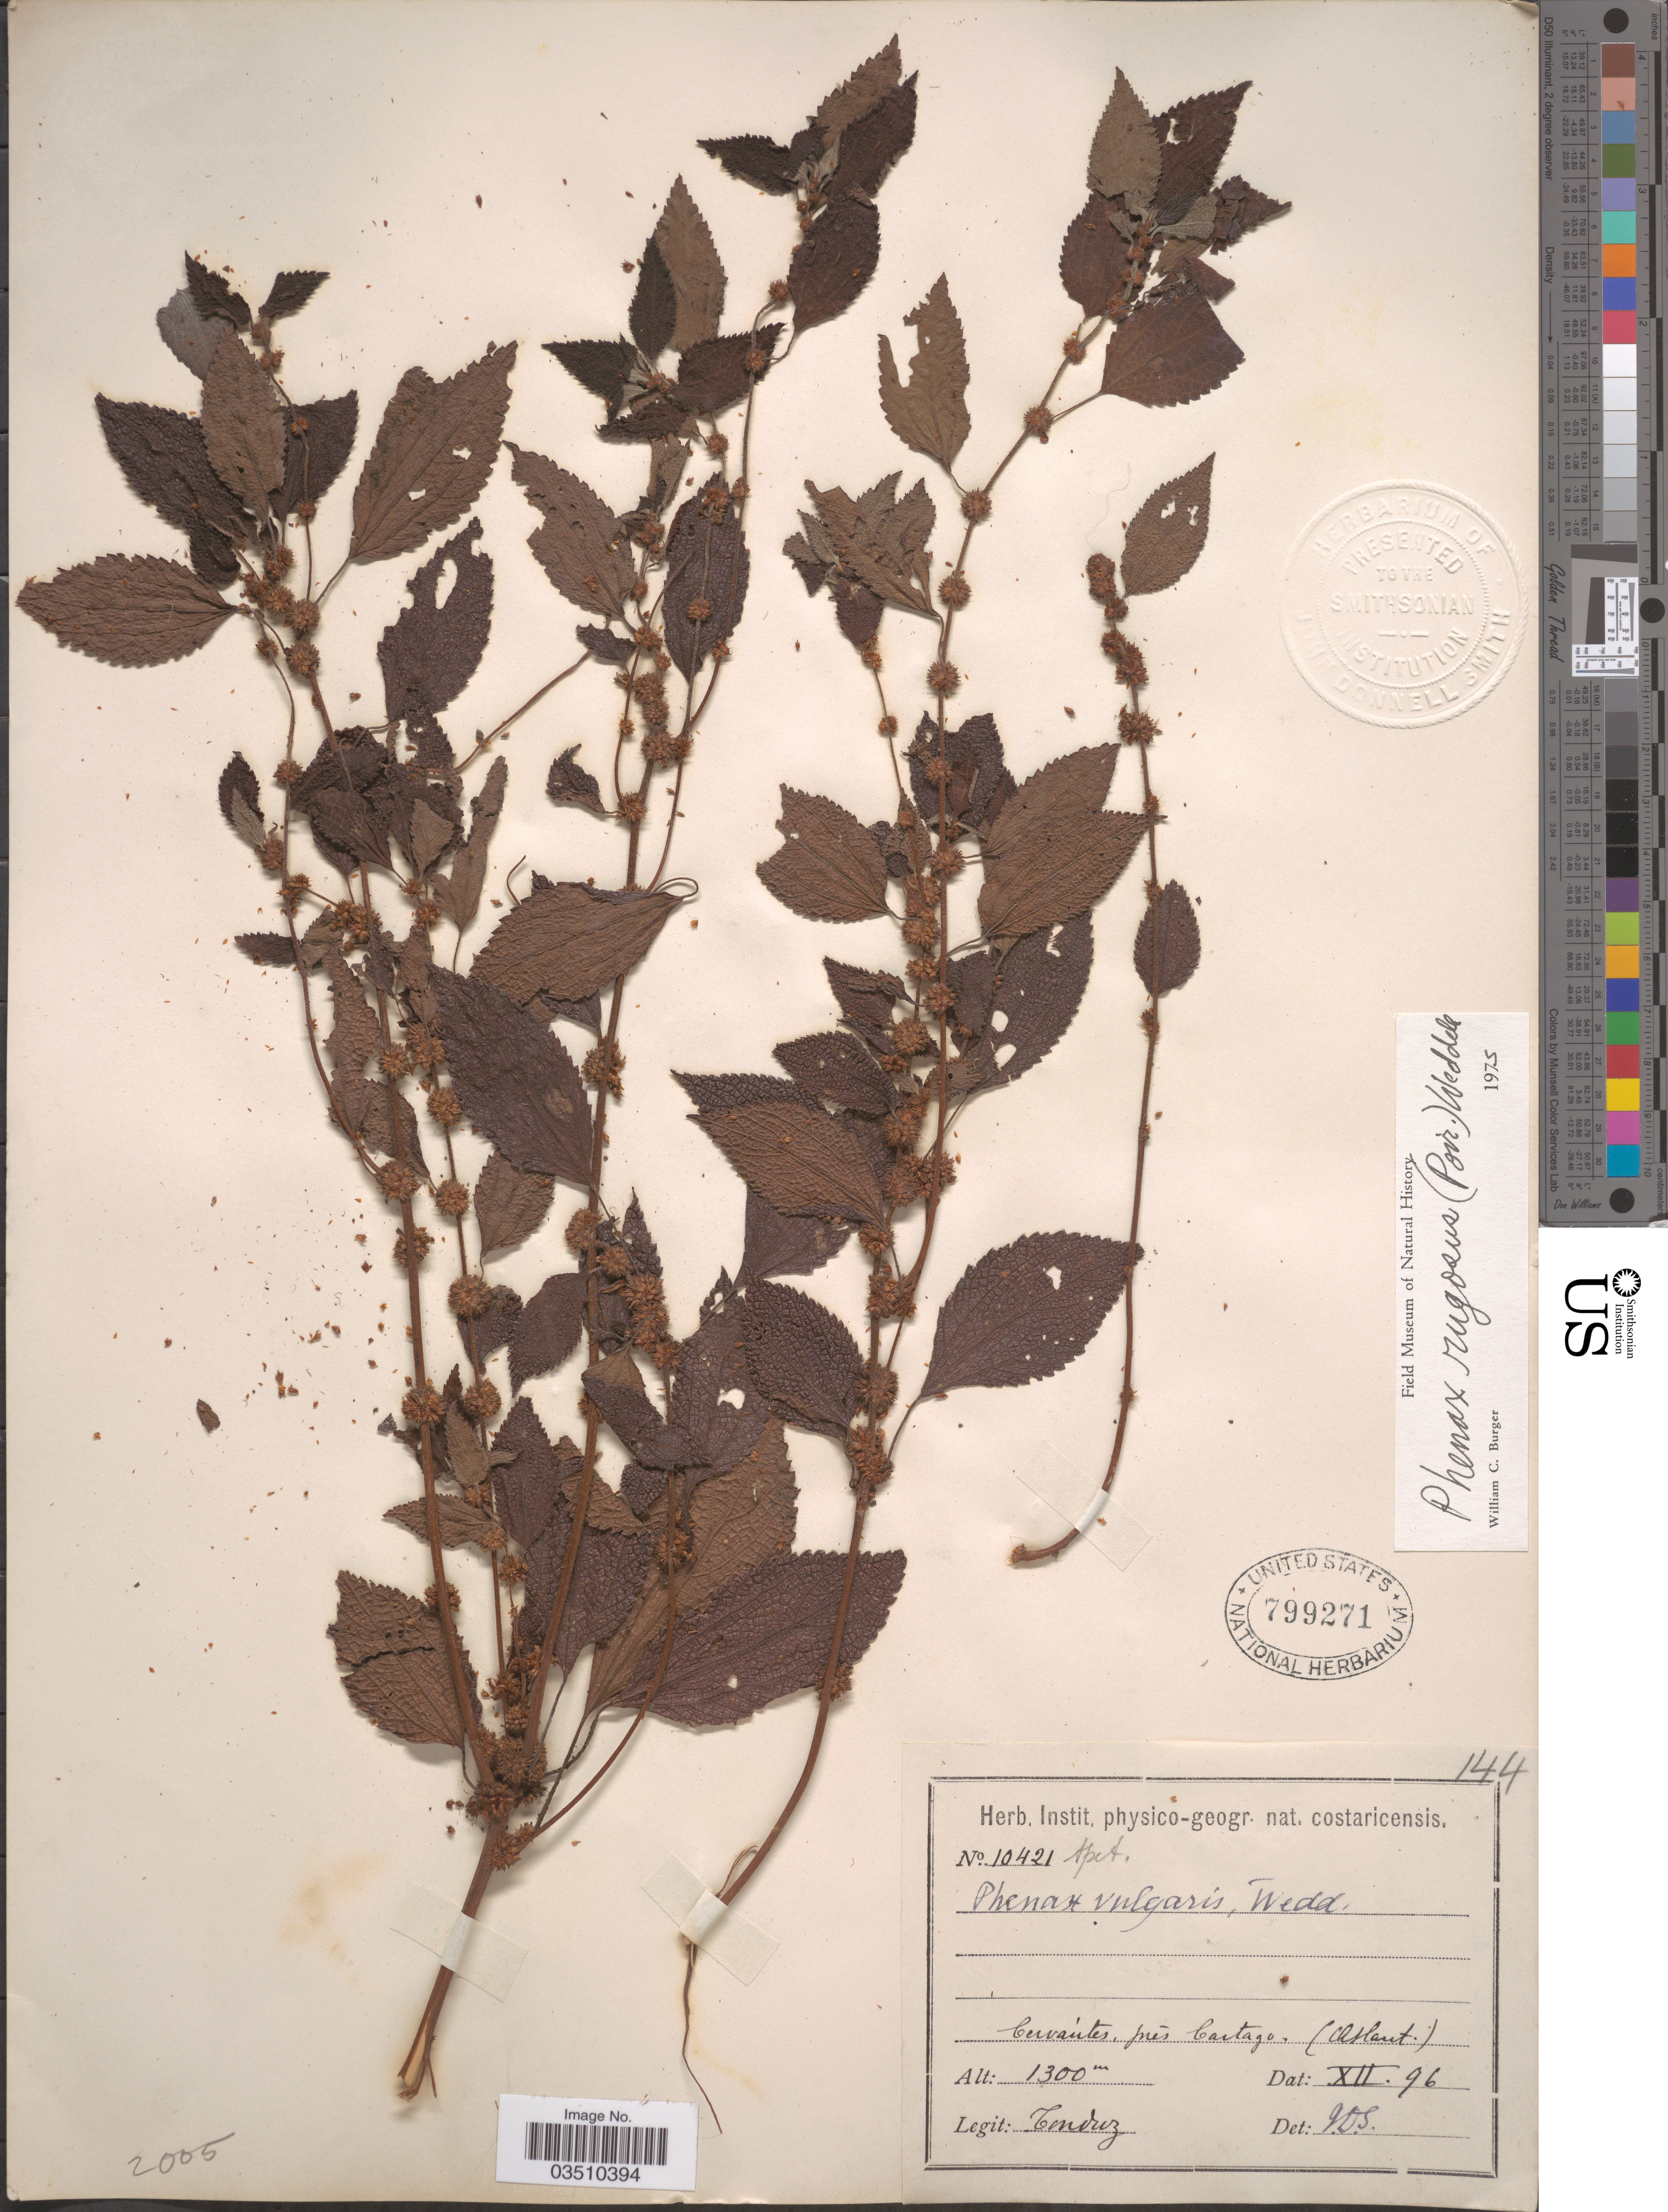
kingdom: Plantae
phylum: Tracheophyta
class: Magnoliopsida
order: Rosales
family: Urticaceae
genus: Phenax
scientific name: Phenax rugosus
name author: (Poir.) Wedd.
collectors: Tonduz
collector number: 10421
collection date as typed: Transcribed d/m/y: /12/96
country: Costa Rica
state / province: Cartago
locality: Cervantes, prés Cartago. (Atlant.).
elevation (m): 1300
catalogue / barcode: US 799271